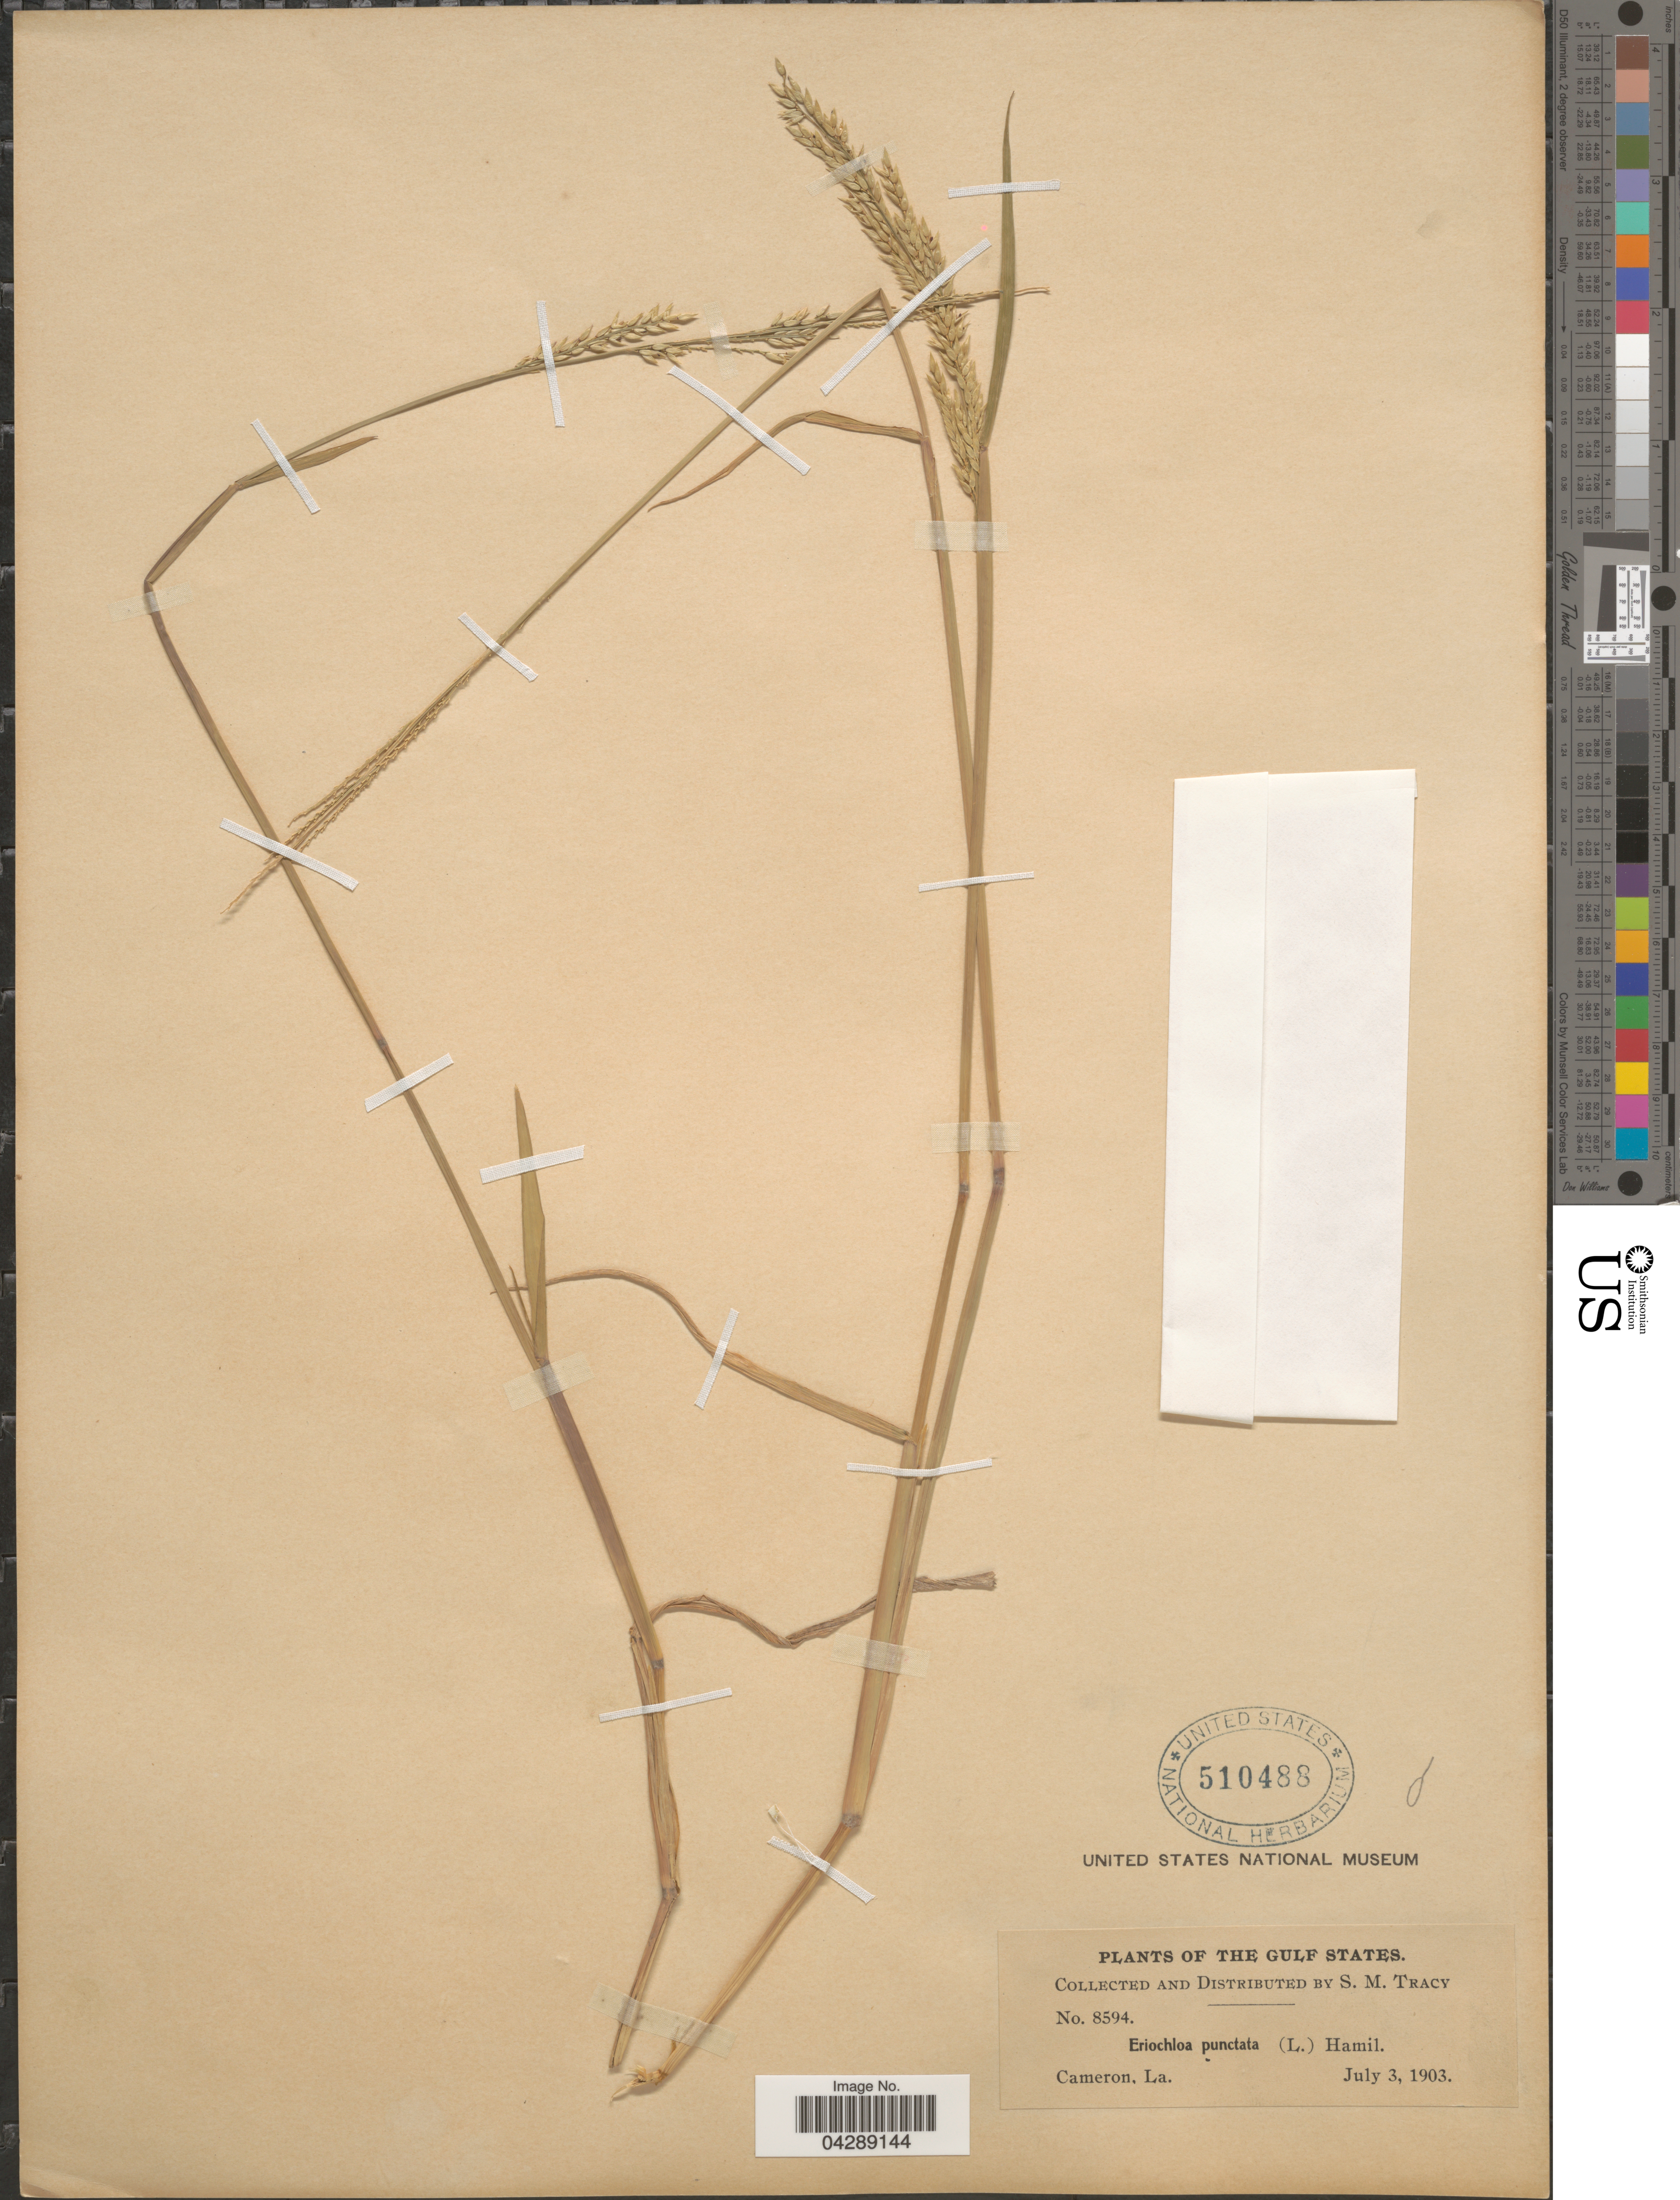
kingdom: Plantae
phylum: Tracheophyta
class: Liliopsida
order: Poales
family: Poaceae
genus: Eriochloa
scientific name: Eriochloa punctata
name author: (L.) Desv. ex Ham.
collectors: S. M. Tracy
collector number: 8594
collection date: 1903-07-03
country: United States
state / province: Louisiana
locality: The Gulf States. Cameron.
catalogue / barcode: US 510488